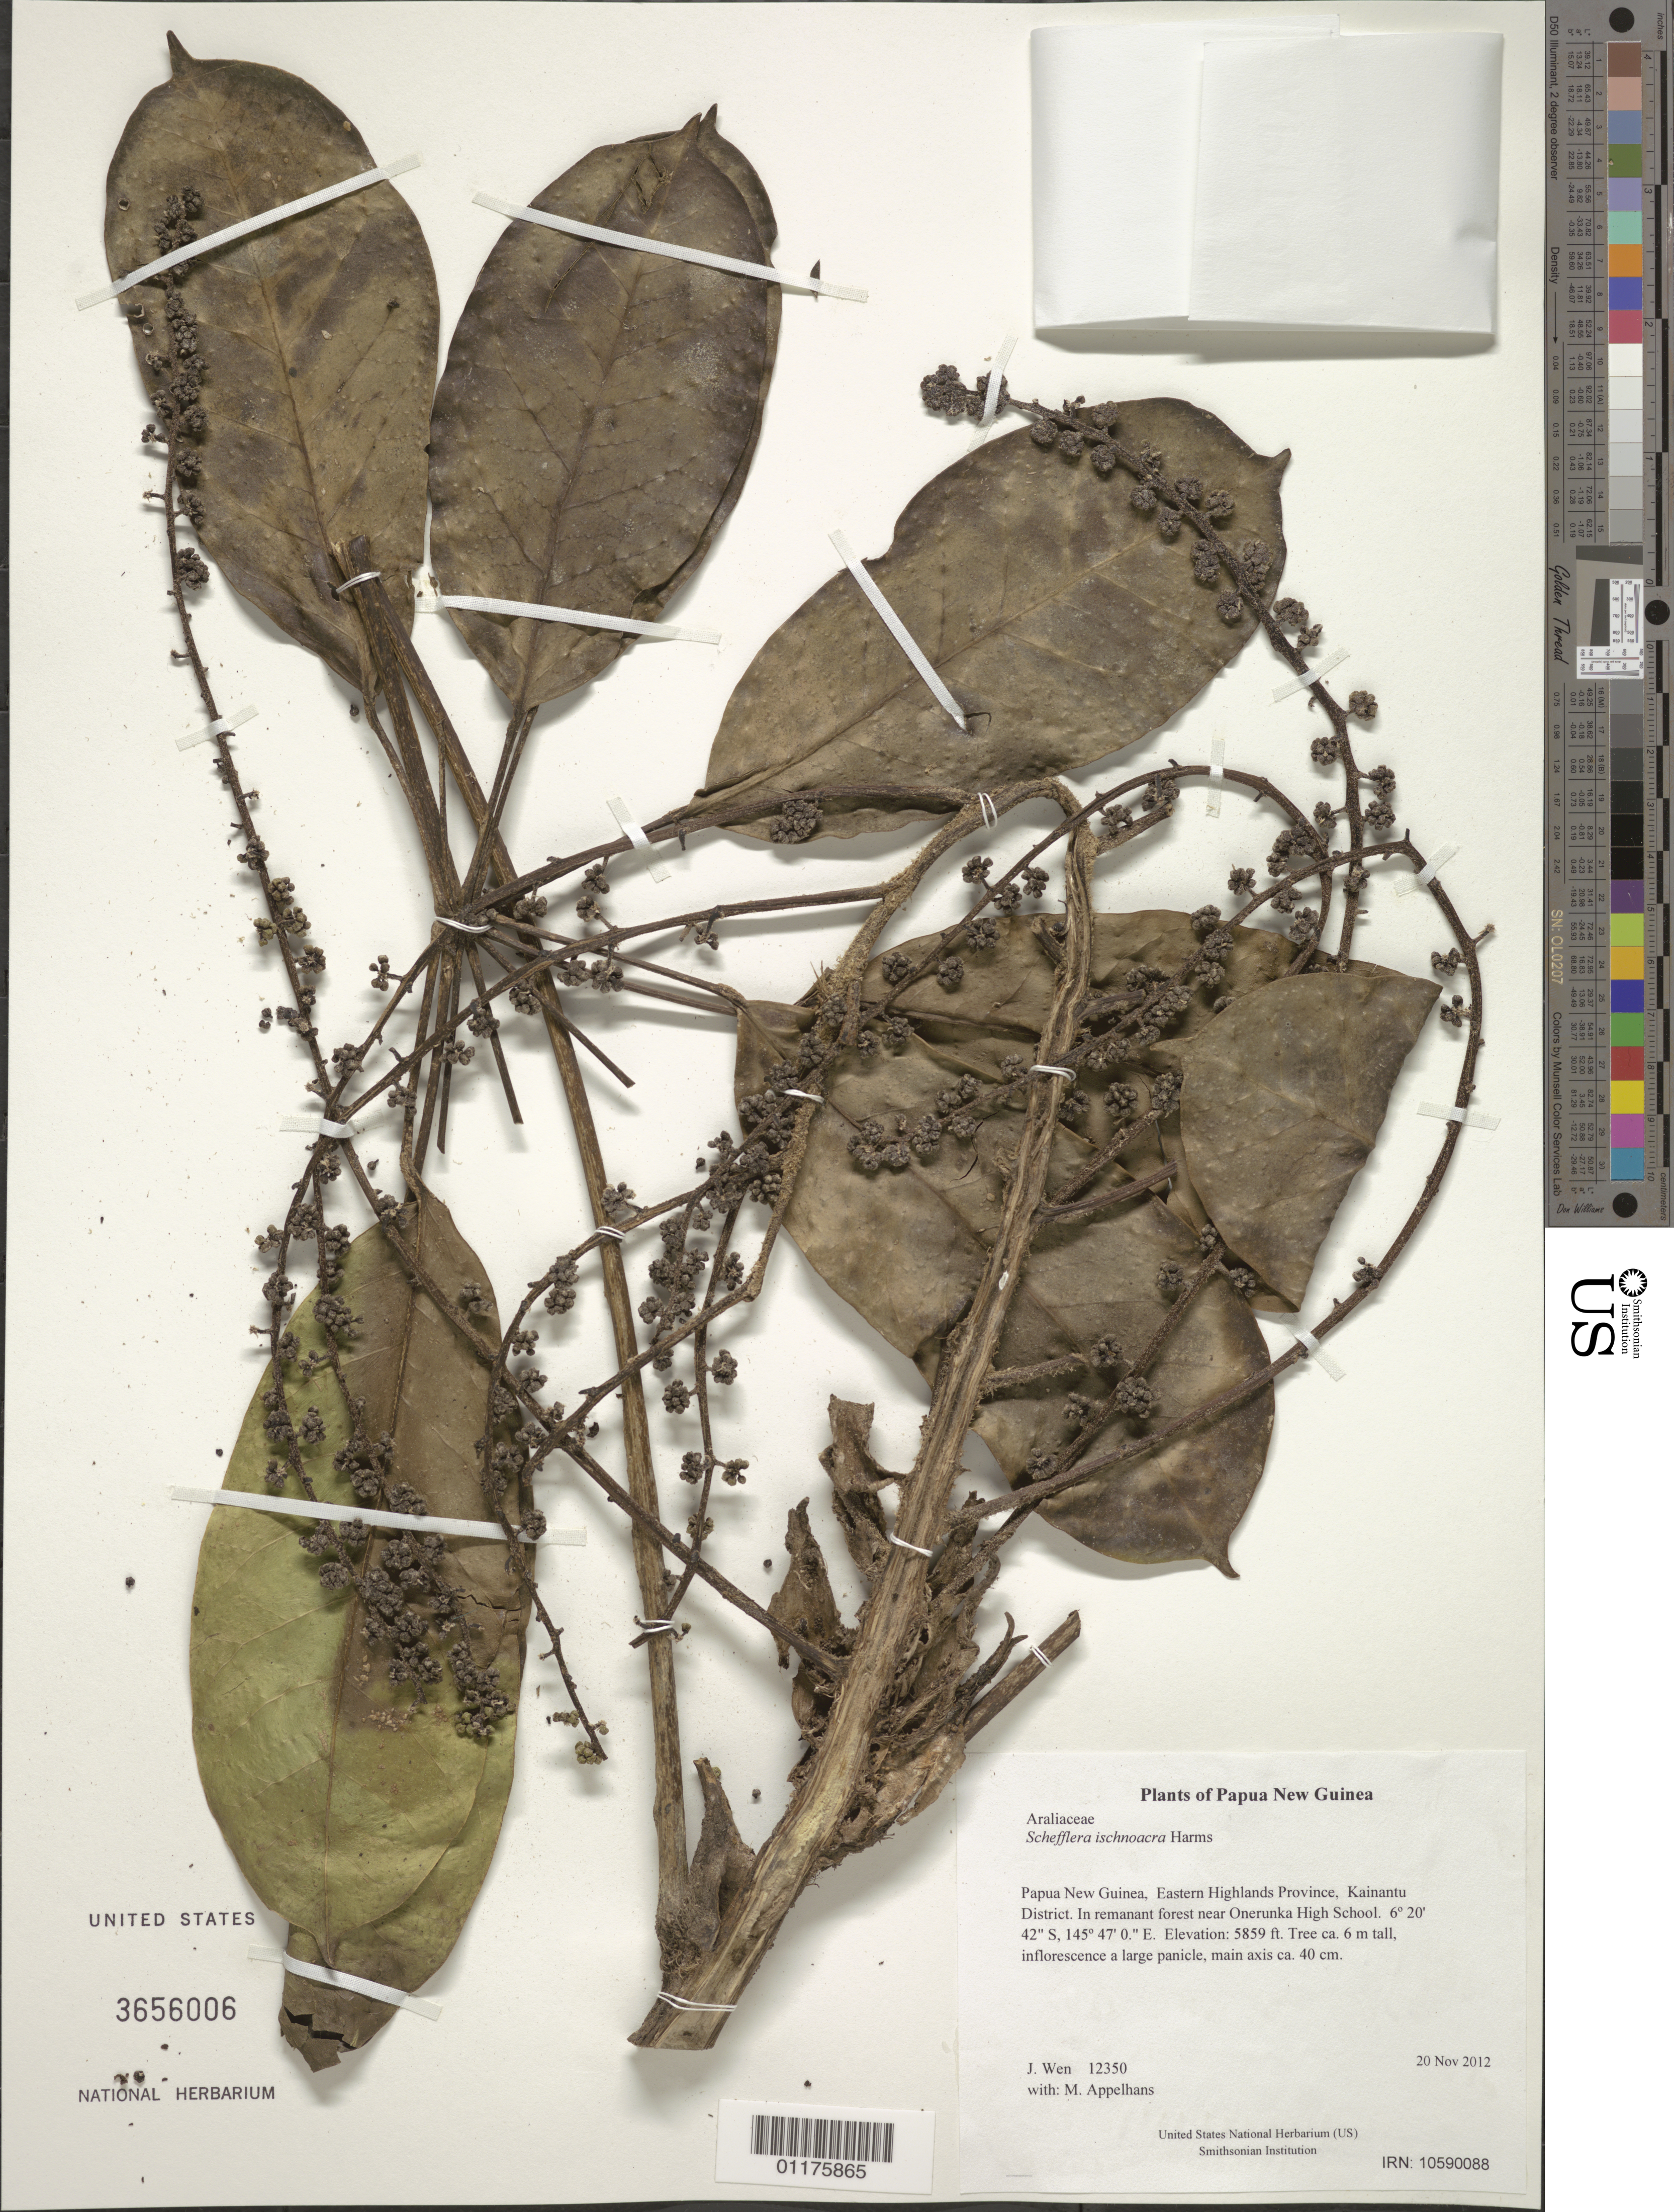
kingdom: Plantae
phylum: Tracheophyta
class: Magnoliopsida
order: Apiales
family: Araliaceae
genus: Schefflera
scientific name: Schefflera ischnoacra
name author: Harms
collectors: M. Appelhans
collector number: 12350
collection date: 2012-11-20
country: Papua New Guinea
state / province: Eastern Highlands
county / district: Kainantu District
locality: In remanant forest near Onerunka High School.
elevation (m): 1786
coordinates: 06 20.707 S, 145 47.004 E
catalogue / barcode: US 3656006